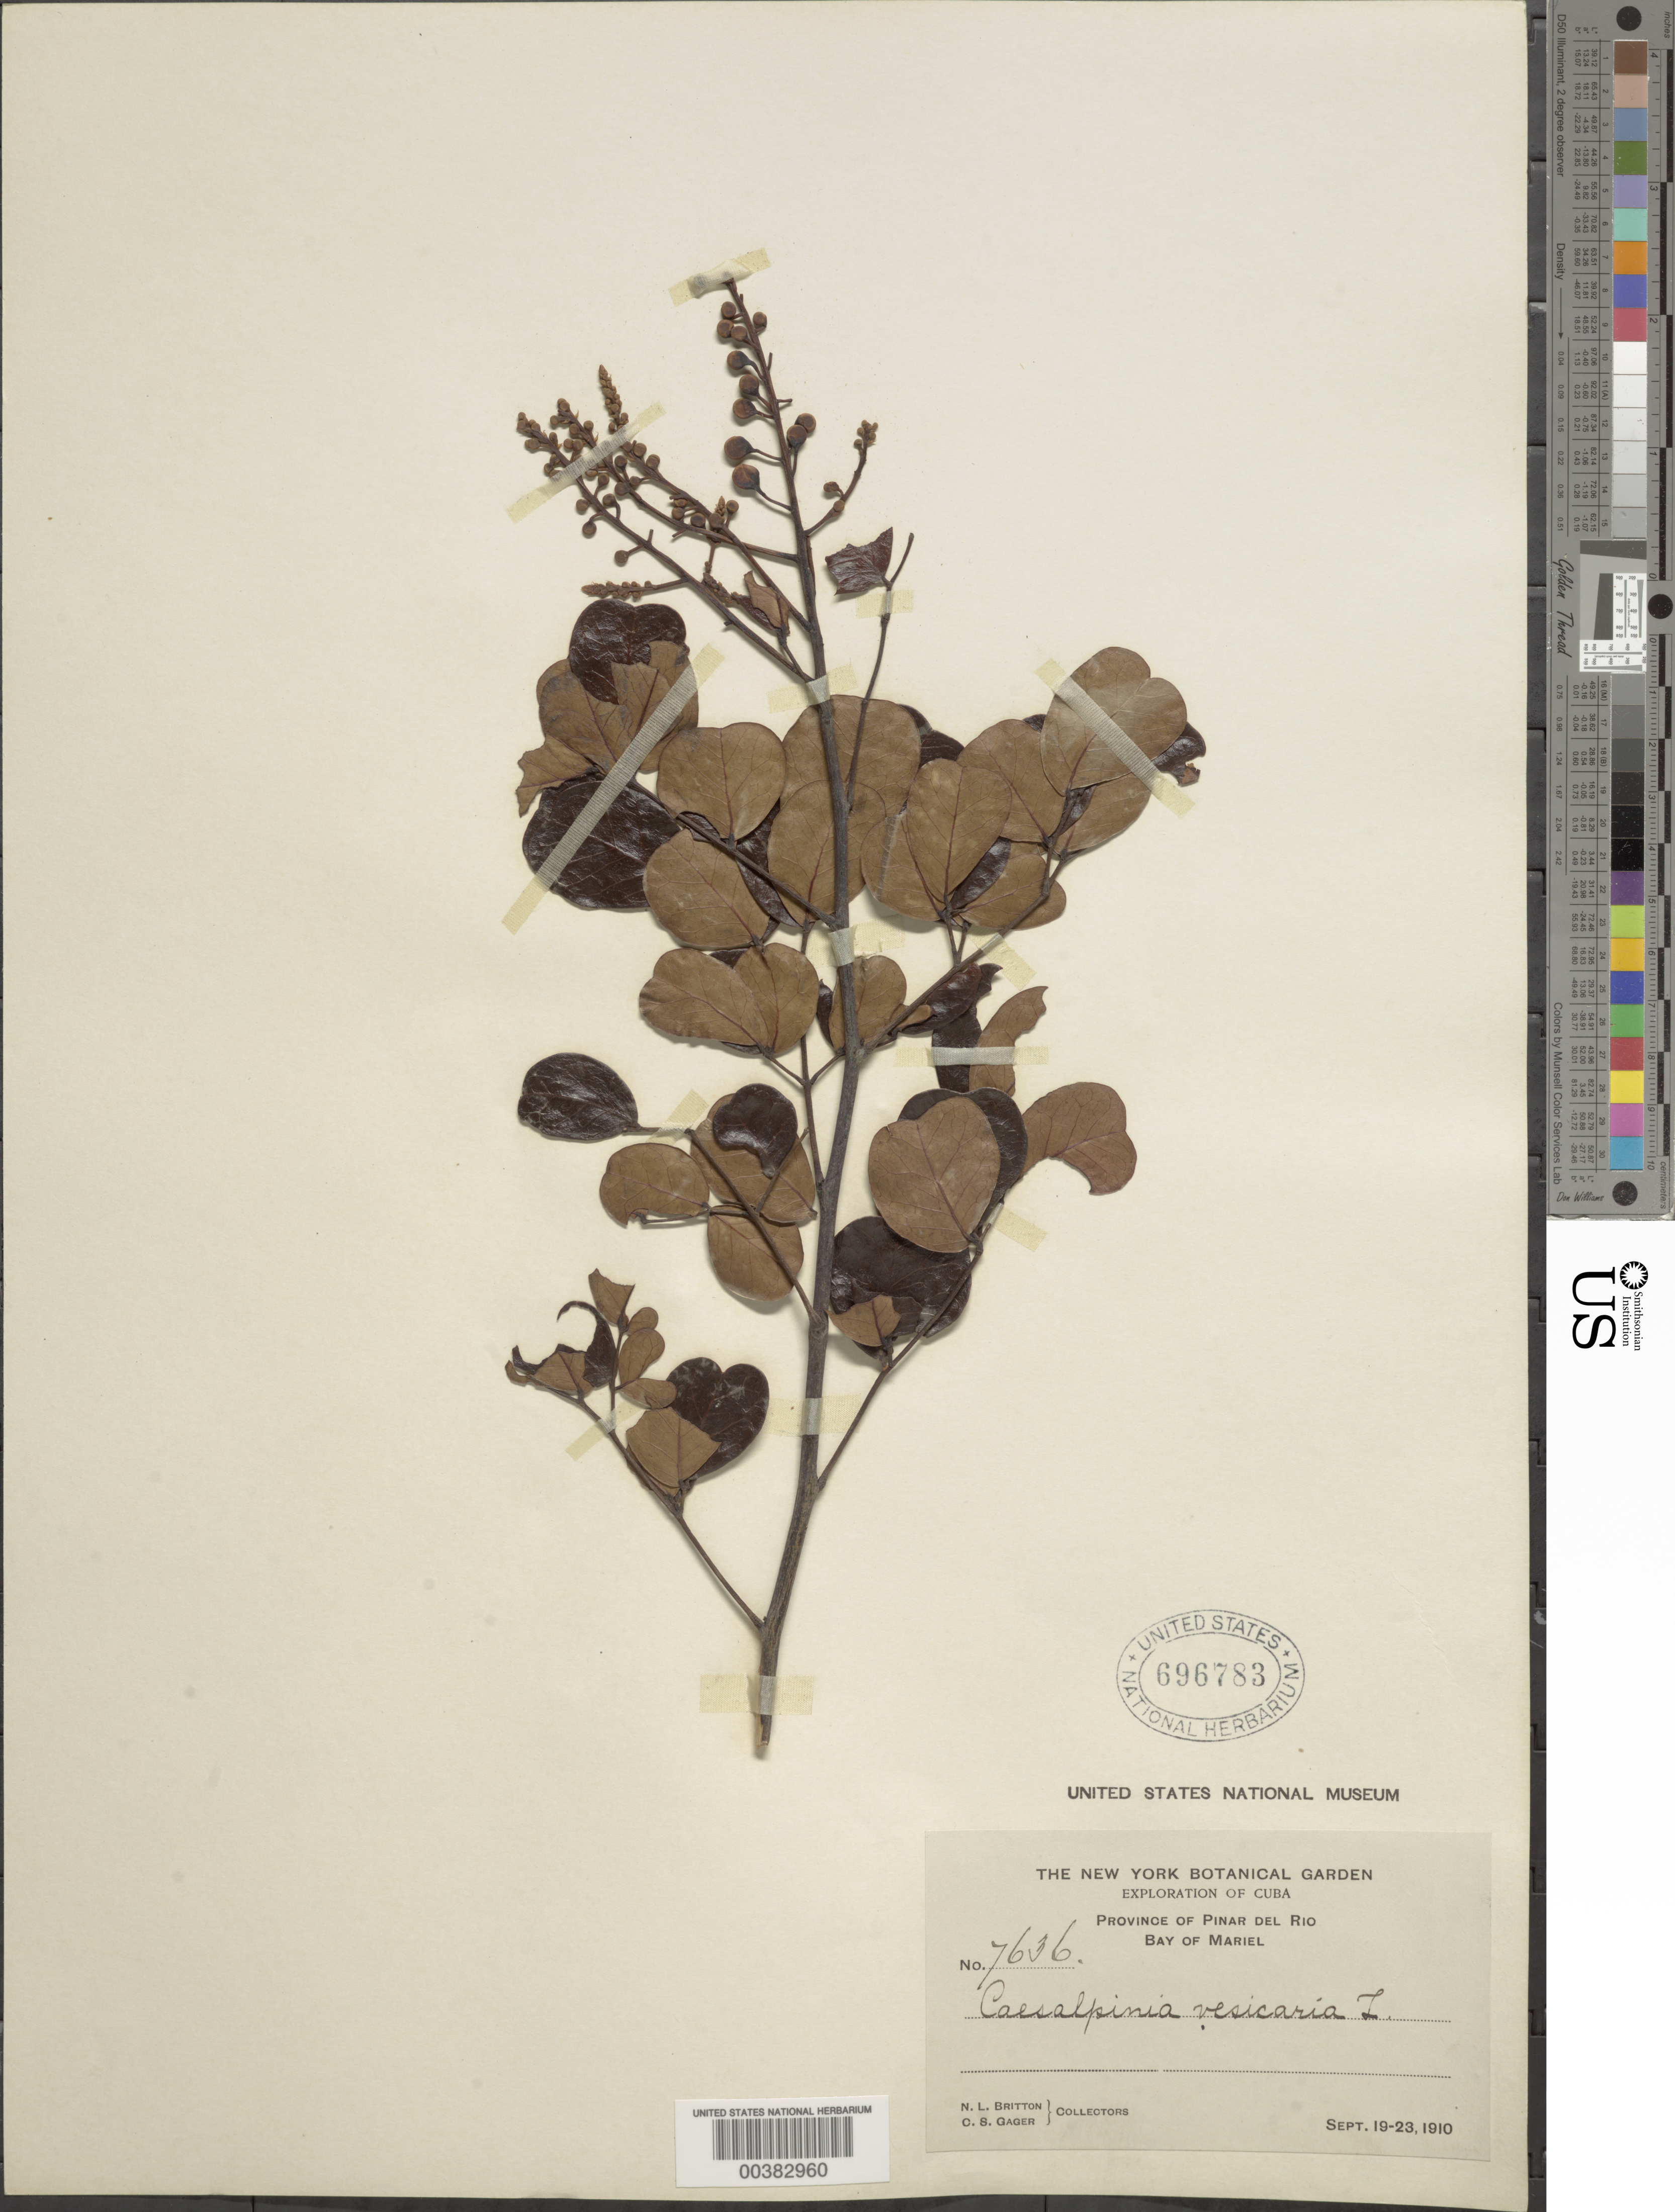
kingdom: Plantae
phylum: Tracheophyta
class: Magnoliopsida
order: Fabales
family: Fabaceae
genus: Tara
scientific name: Tara vesicaria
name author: (L.) Molinari et al.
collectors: N. Britton & C. Gager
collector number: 7636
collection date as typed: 19 Sep 1910 to 23 Sep 1910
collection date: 1910-09-19/1910-09-23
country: Cuba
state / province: Pinar del Río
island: Greater Antilles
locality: Bay of mariel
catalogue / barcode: US 696783